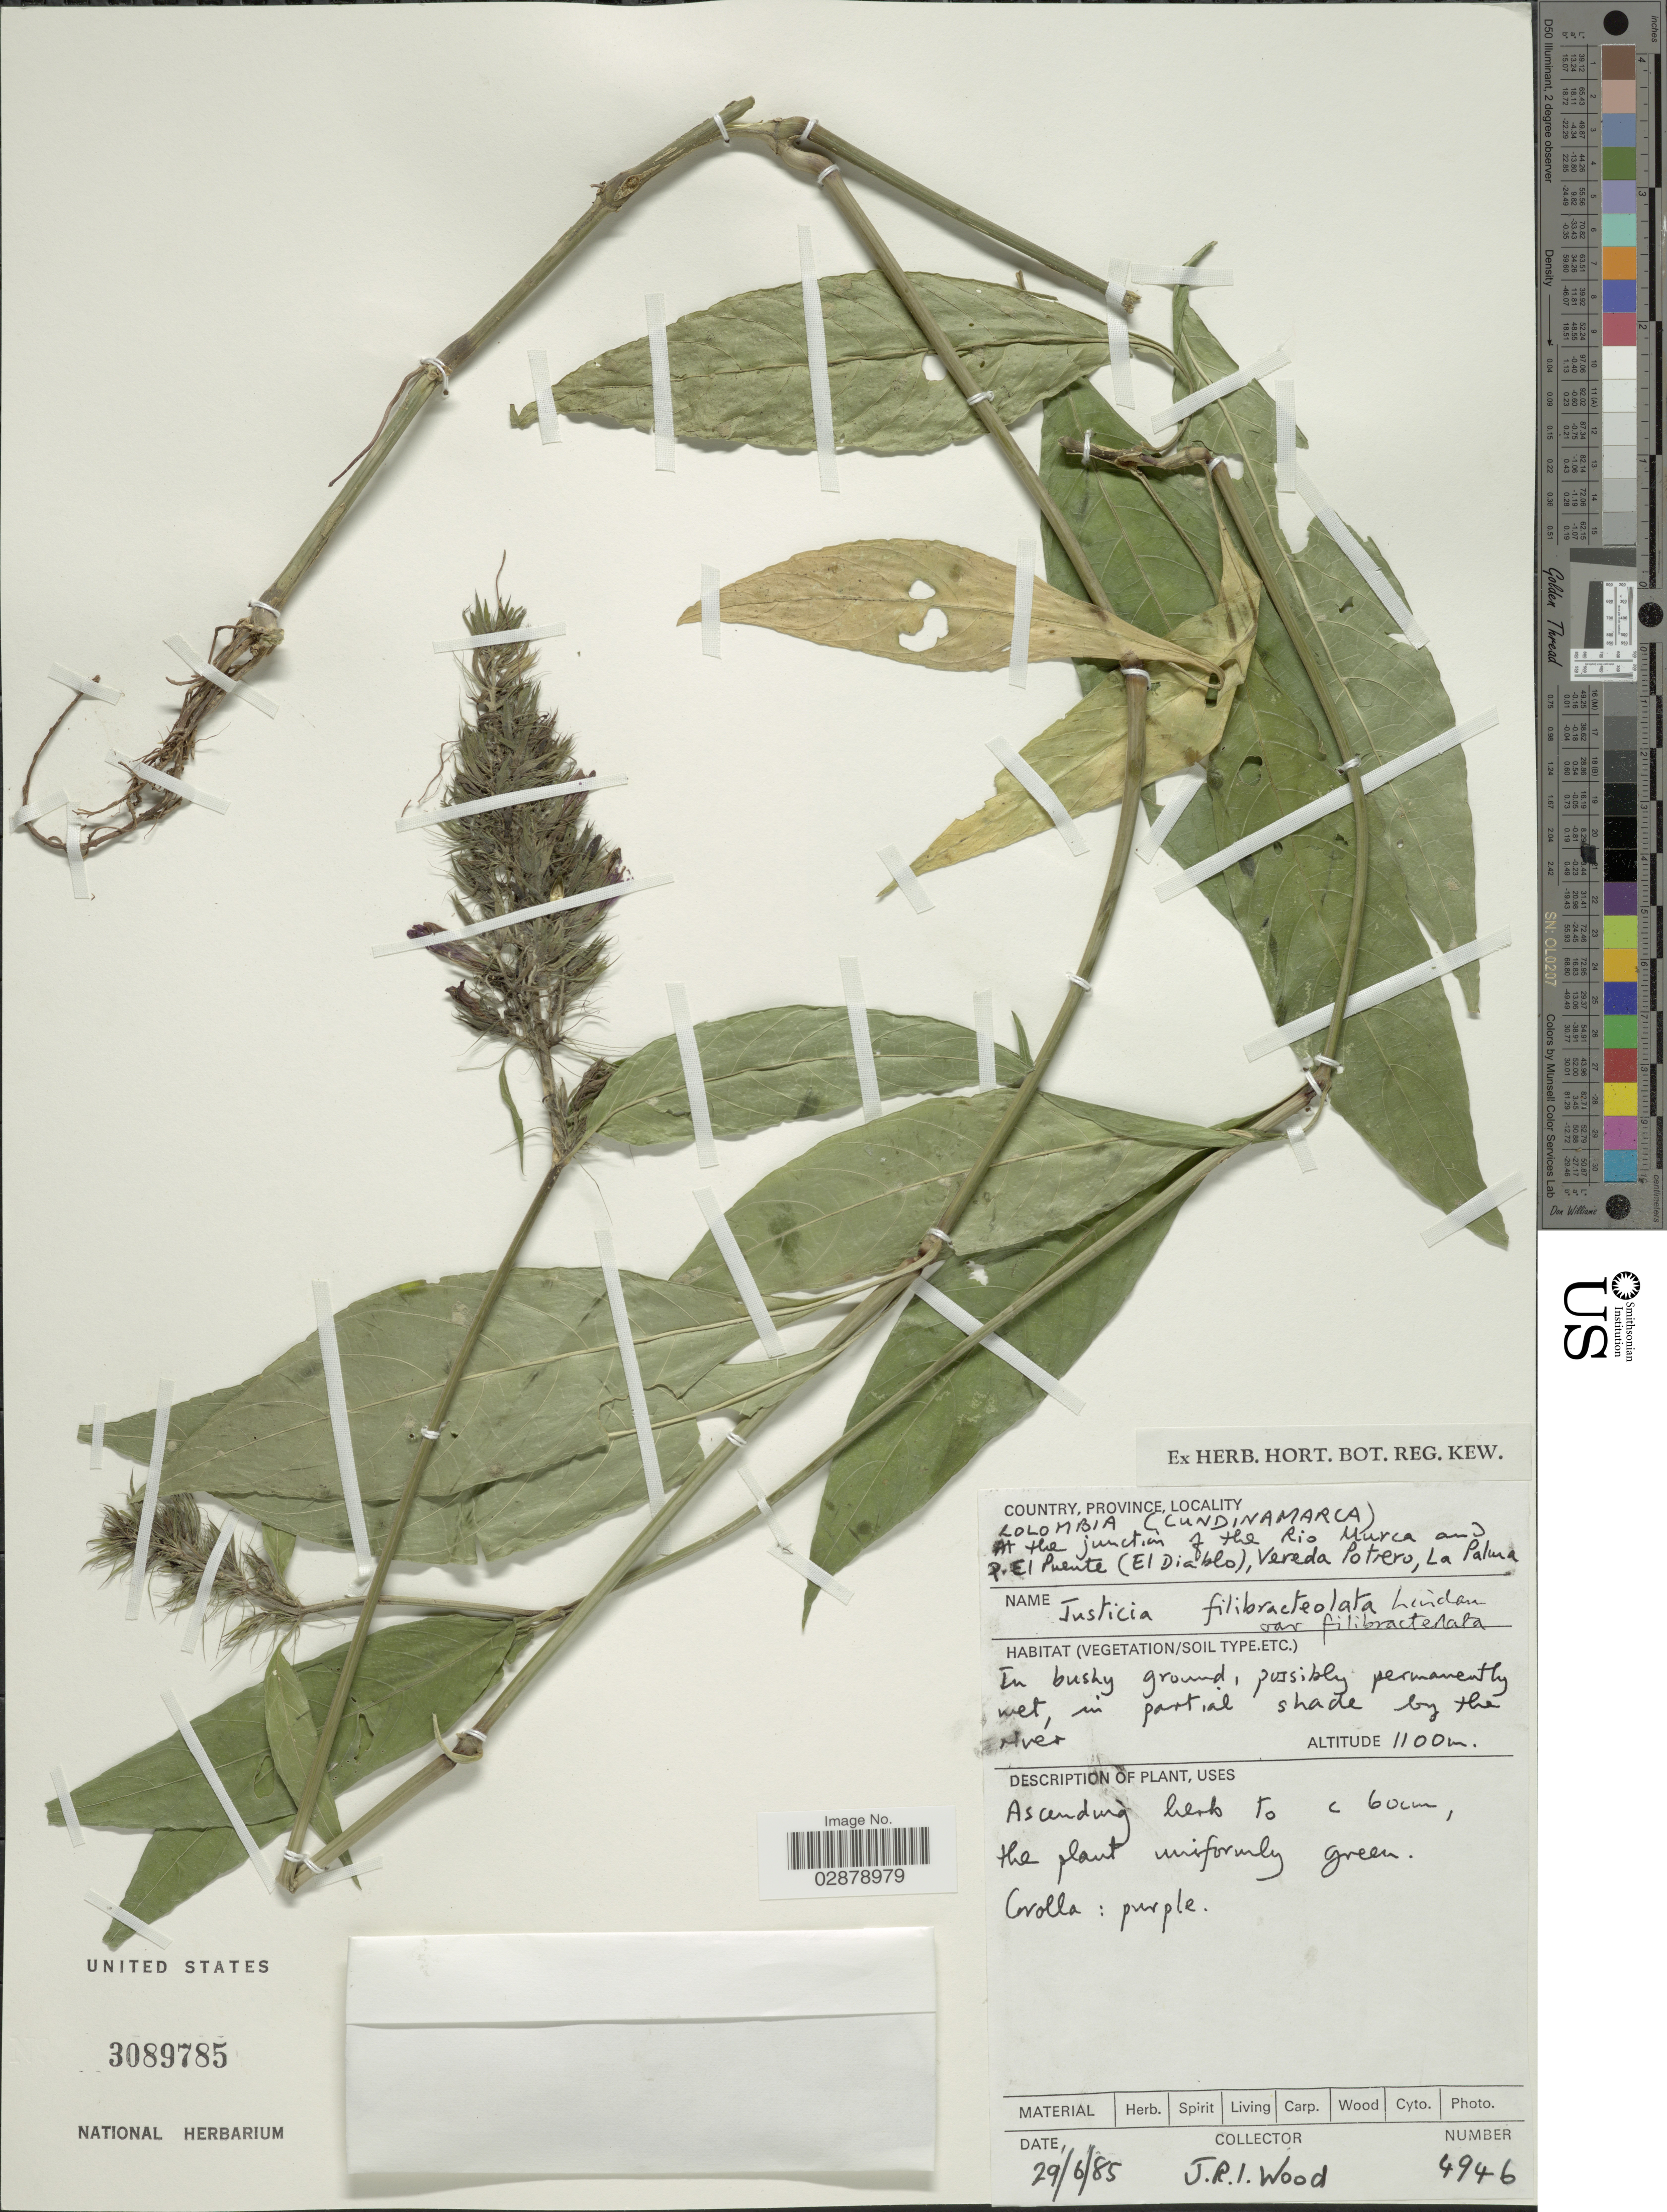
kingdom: Plantae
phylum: Tracheophyta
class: Magnoliopsida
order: Lamiales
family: Acanthaceae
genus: Justicia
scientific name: Justicia filibracteolata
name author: Lindau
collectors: J. R. I. Wood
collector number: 4946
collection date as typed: Transcribed d/m/y: 29/6/85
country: Colombia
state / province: Cundinamarca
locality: At the junction of the Rio Murca and P. El Puente (El Diablo), Vereda Potrero, La Palma.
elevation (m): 1100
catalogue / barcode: US 3089785